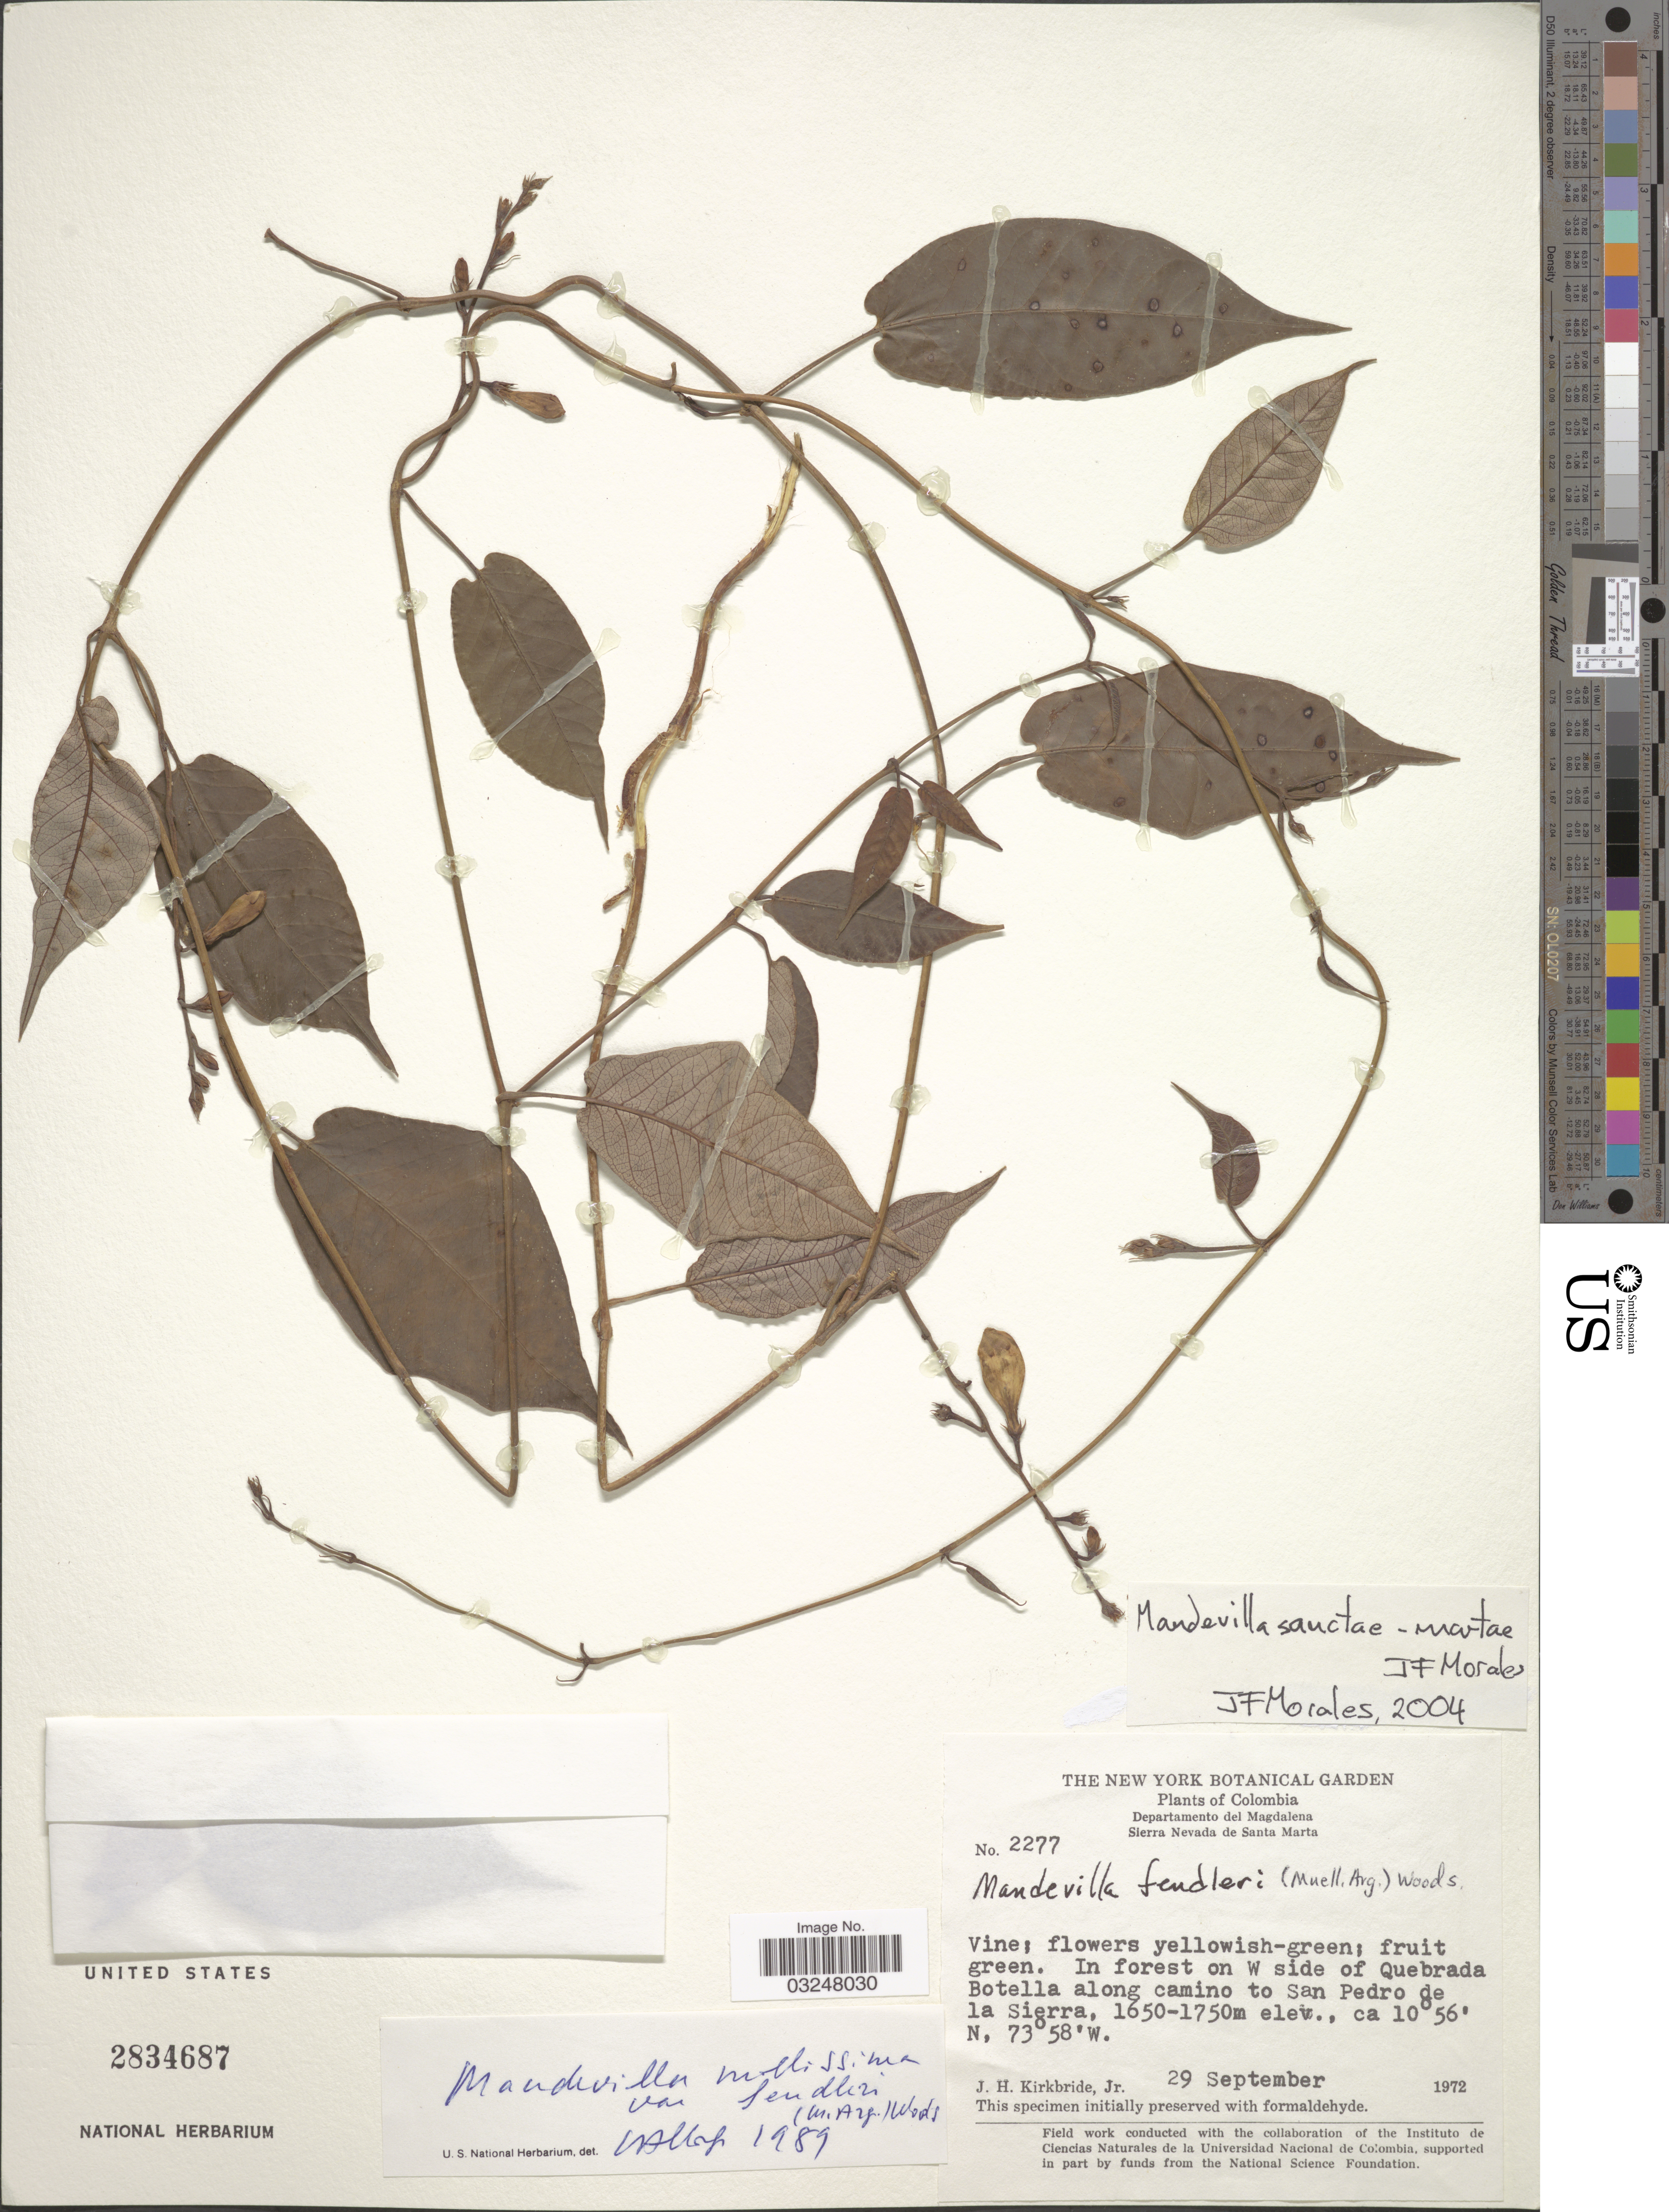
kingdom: Plantae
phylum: Tracheophyta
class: Magnoliopsida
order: Gentianales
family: Apocynaceae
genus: Mandevilla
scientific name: Mandevilla sancta-martae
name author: J.F. Morales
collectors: J. H. Kirkbride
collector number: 2277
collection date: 1972-09-29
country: Colombia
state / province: Magdalena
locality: Departamento del Magdalena. Sierra Nevada de Santa Marta. In forest on W side of Quebrada Botella along camino to San Pedro de la Sierra.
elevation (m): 1650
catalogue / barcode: US 2834687